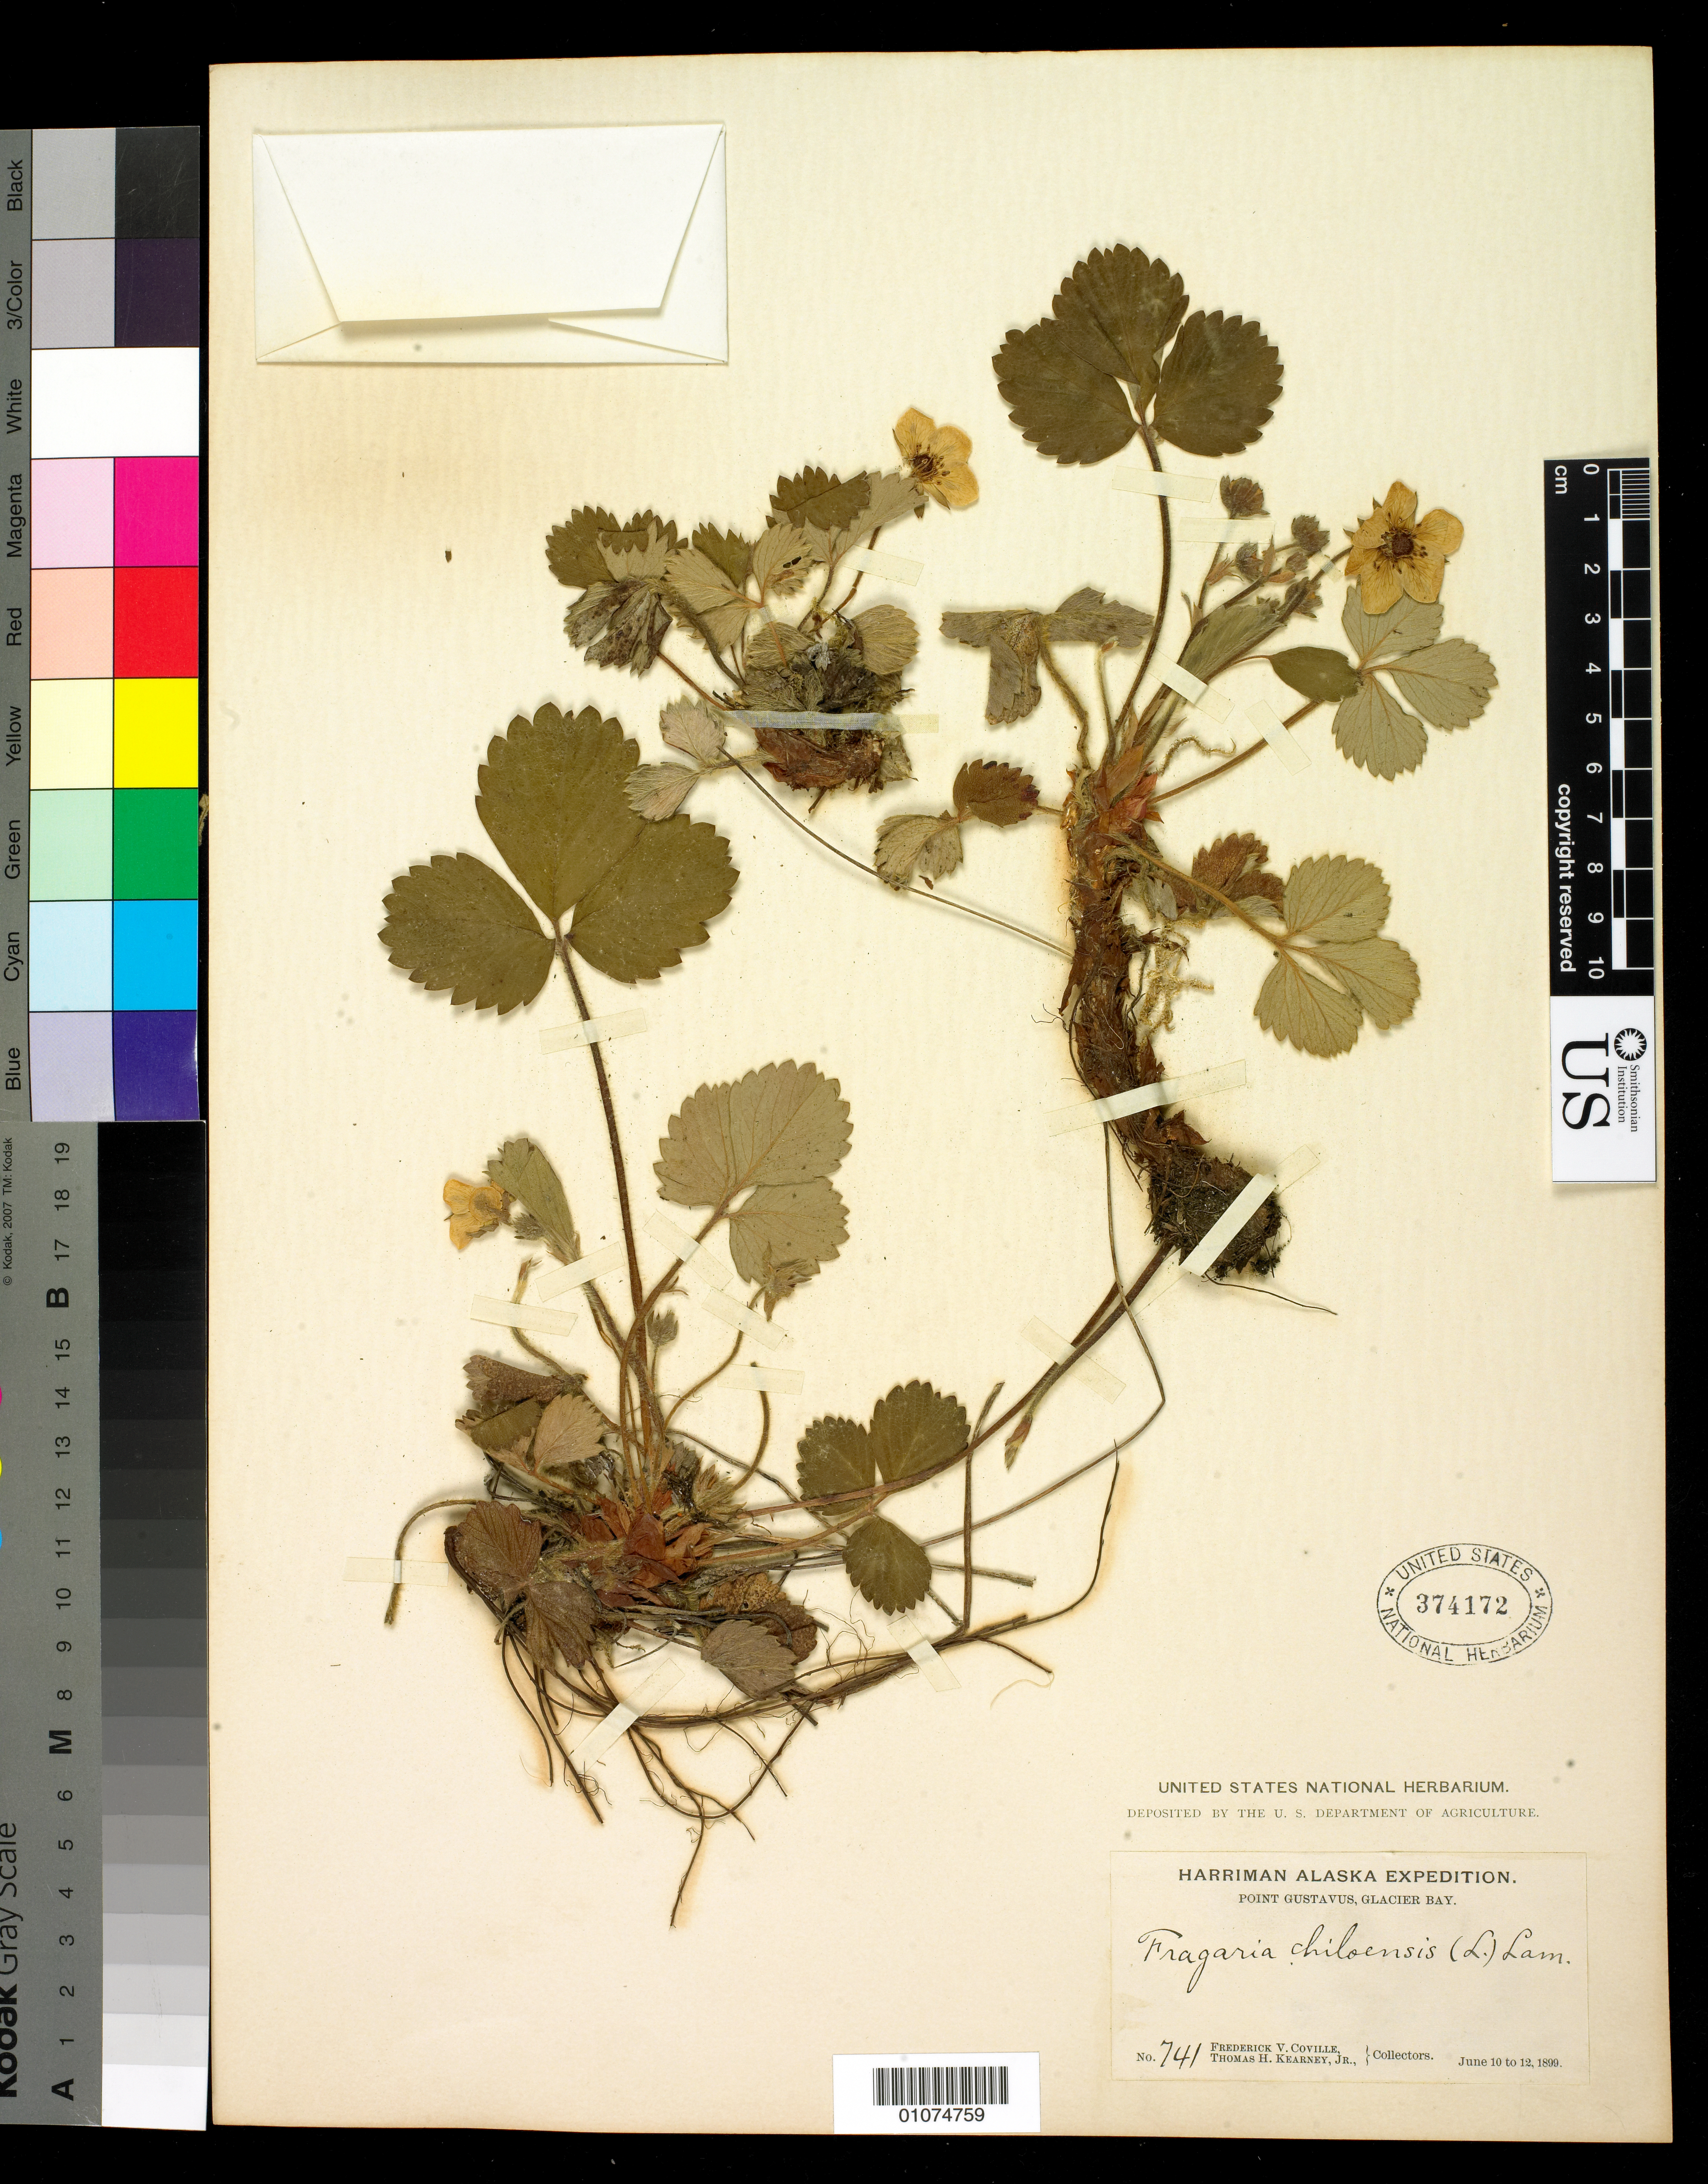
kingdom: Plantae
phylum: Tracheophyta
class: Magnoliopsida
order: Rosales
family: Rosaceae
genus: Fragaria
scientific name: Fragaria chiloensis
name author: (L.) Mill.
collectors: F. V. Coville & T. H. Kearney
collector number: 741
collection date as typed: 10 Jun 1899 to 12 Jun 1899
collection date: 1899-06-10/1899-06-12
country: United States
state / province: Alaska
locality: Point Gustavus, Glacier Bay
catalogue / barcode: US 374172